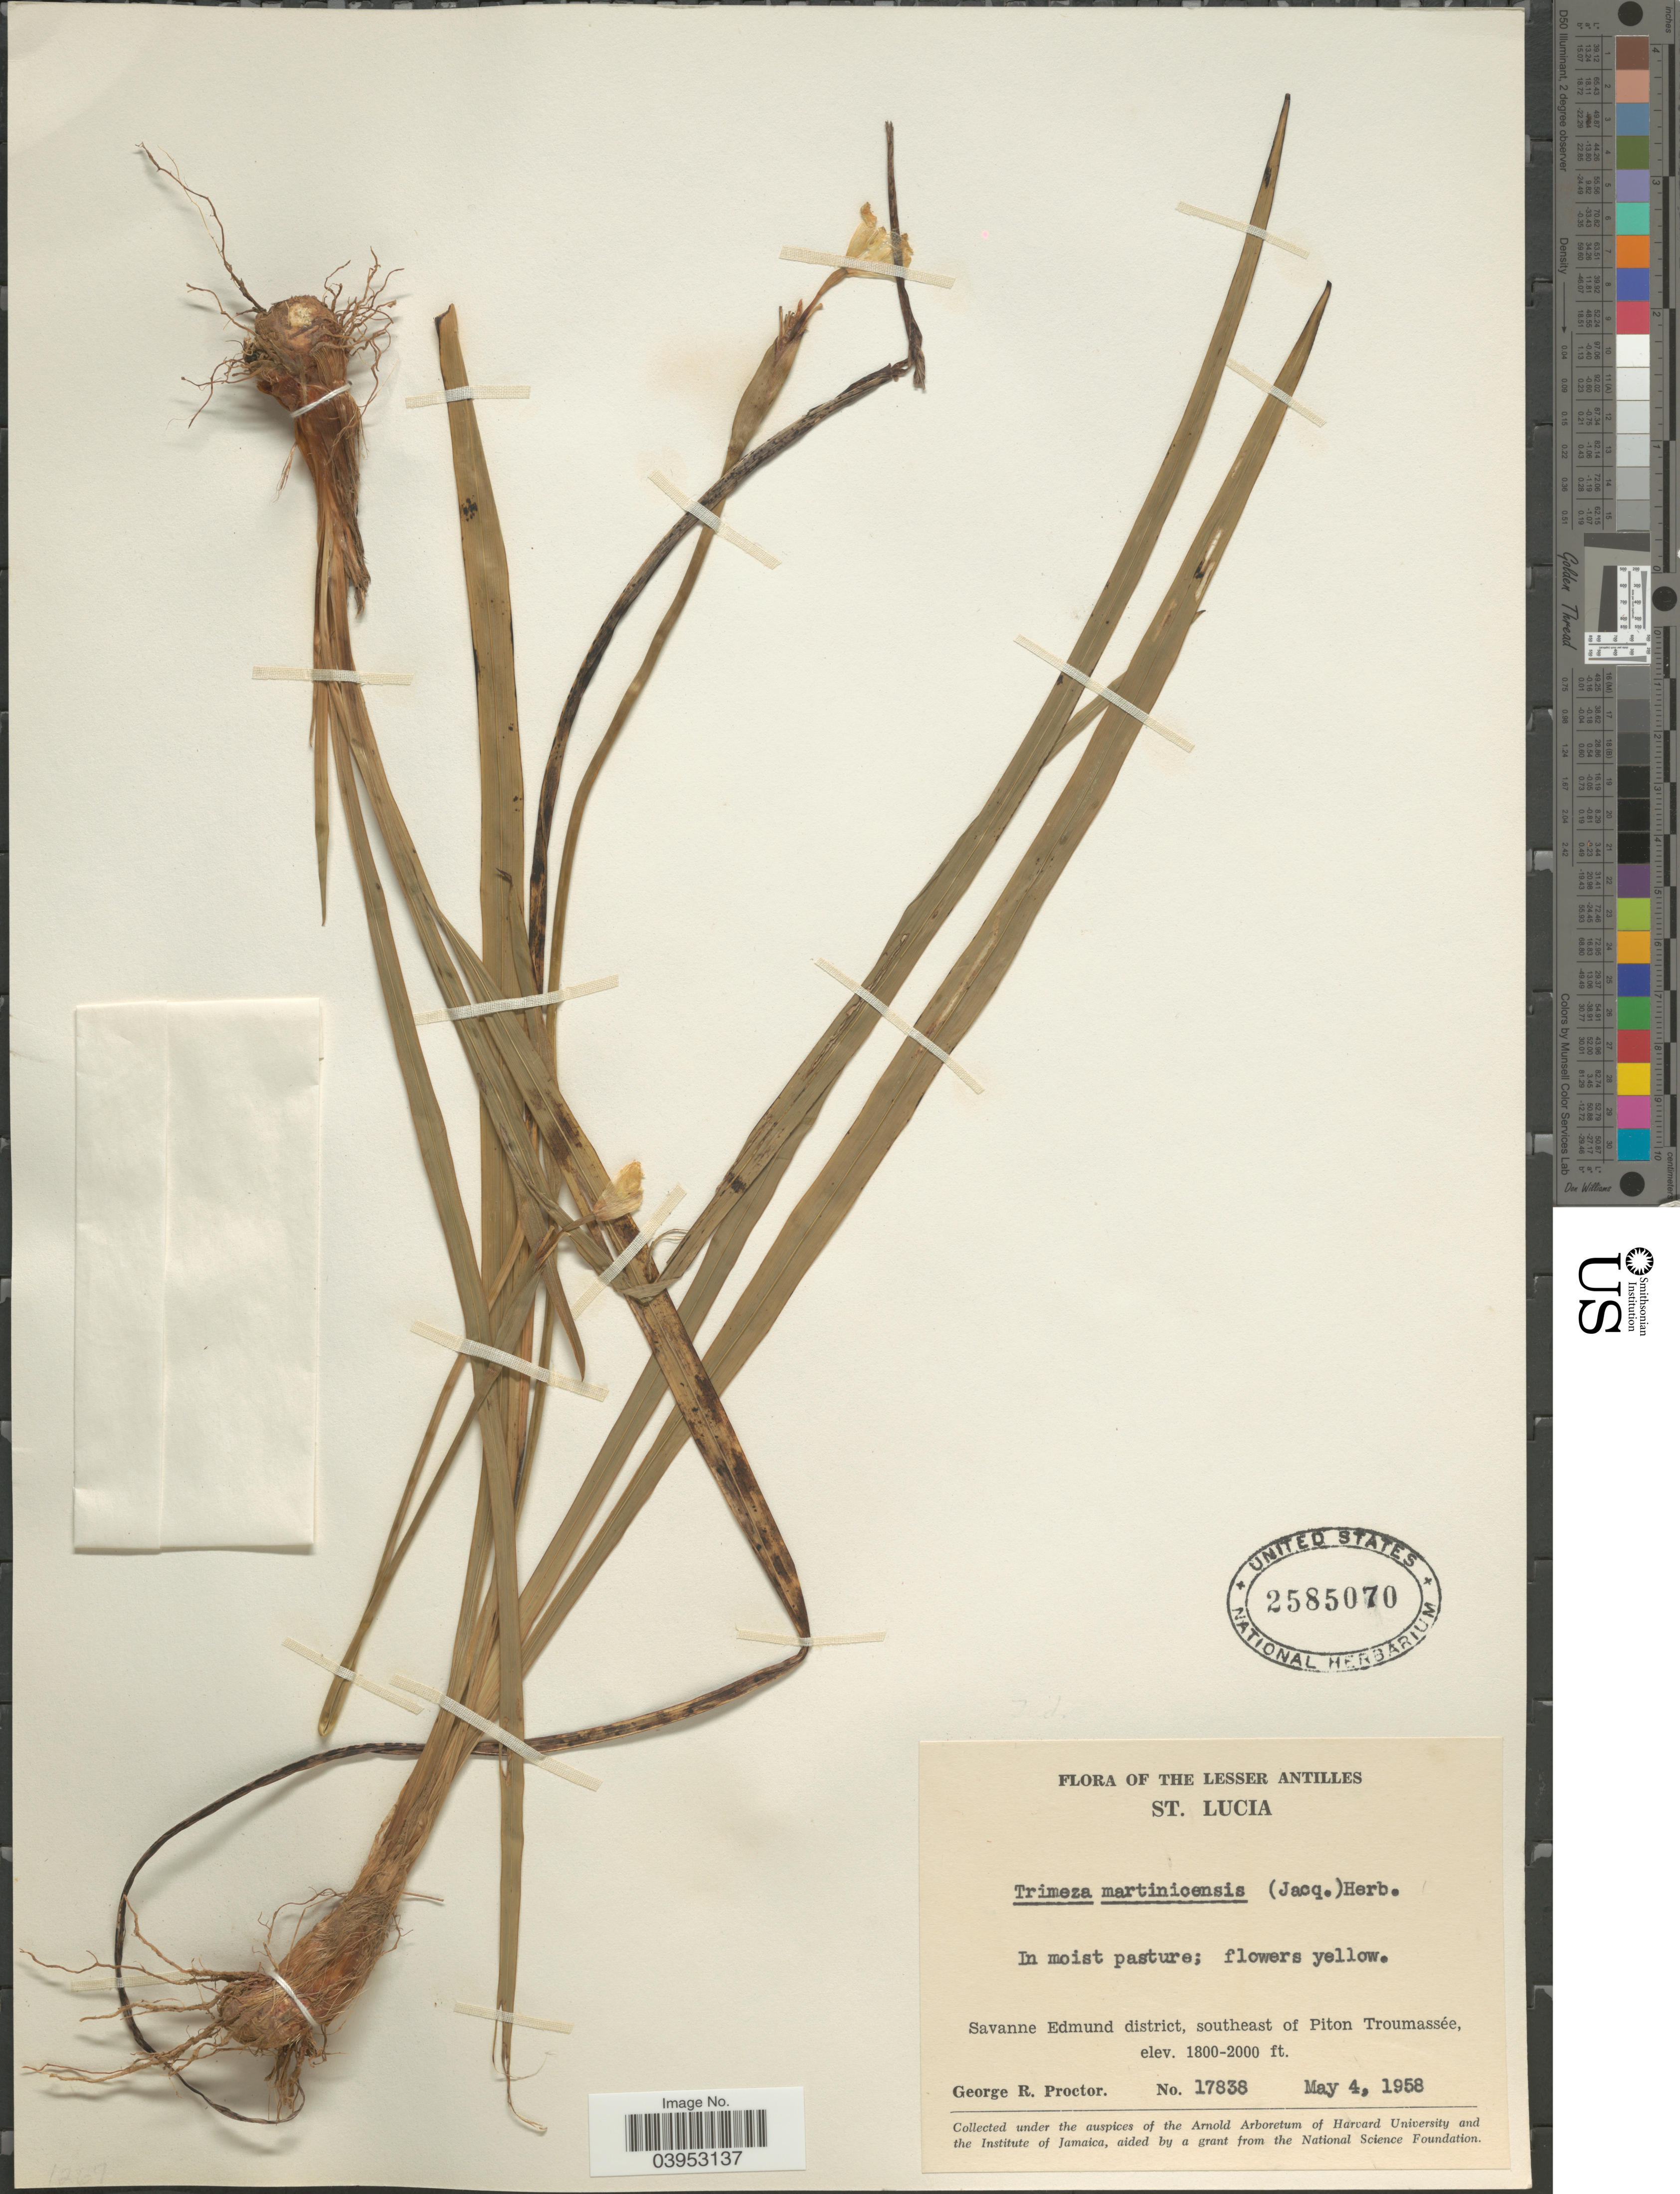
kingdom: Plantae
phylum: Tracheophyta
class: Liliopsida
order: Asparagales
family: Iridaceae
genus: Trimezia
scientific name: Trimezia martinicensis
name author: (Jacq.) Herb.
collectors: G. R. Proctor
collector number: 17838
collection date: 1958-05-04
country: St. Lucia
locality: The Lesser Antilles. St. Lucia. Savanne Edmund district, southeast of Piton Troumassée.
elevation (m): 549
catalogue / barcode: US 2585070